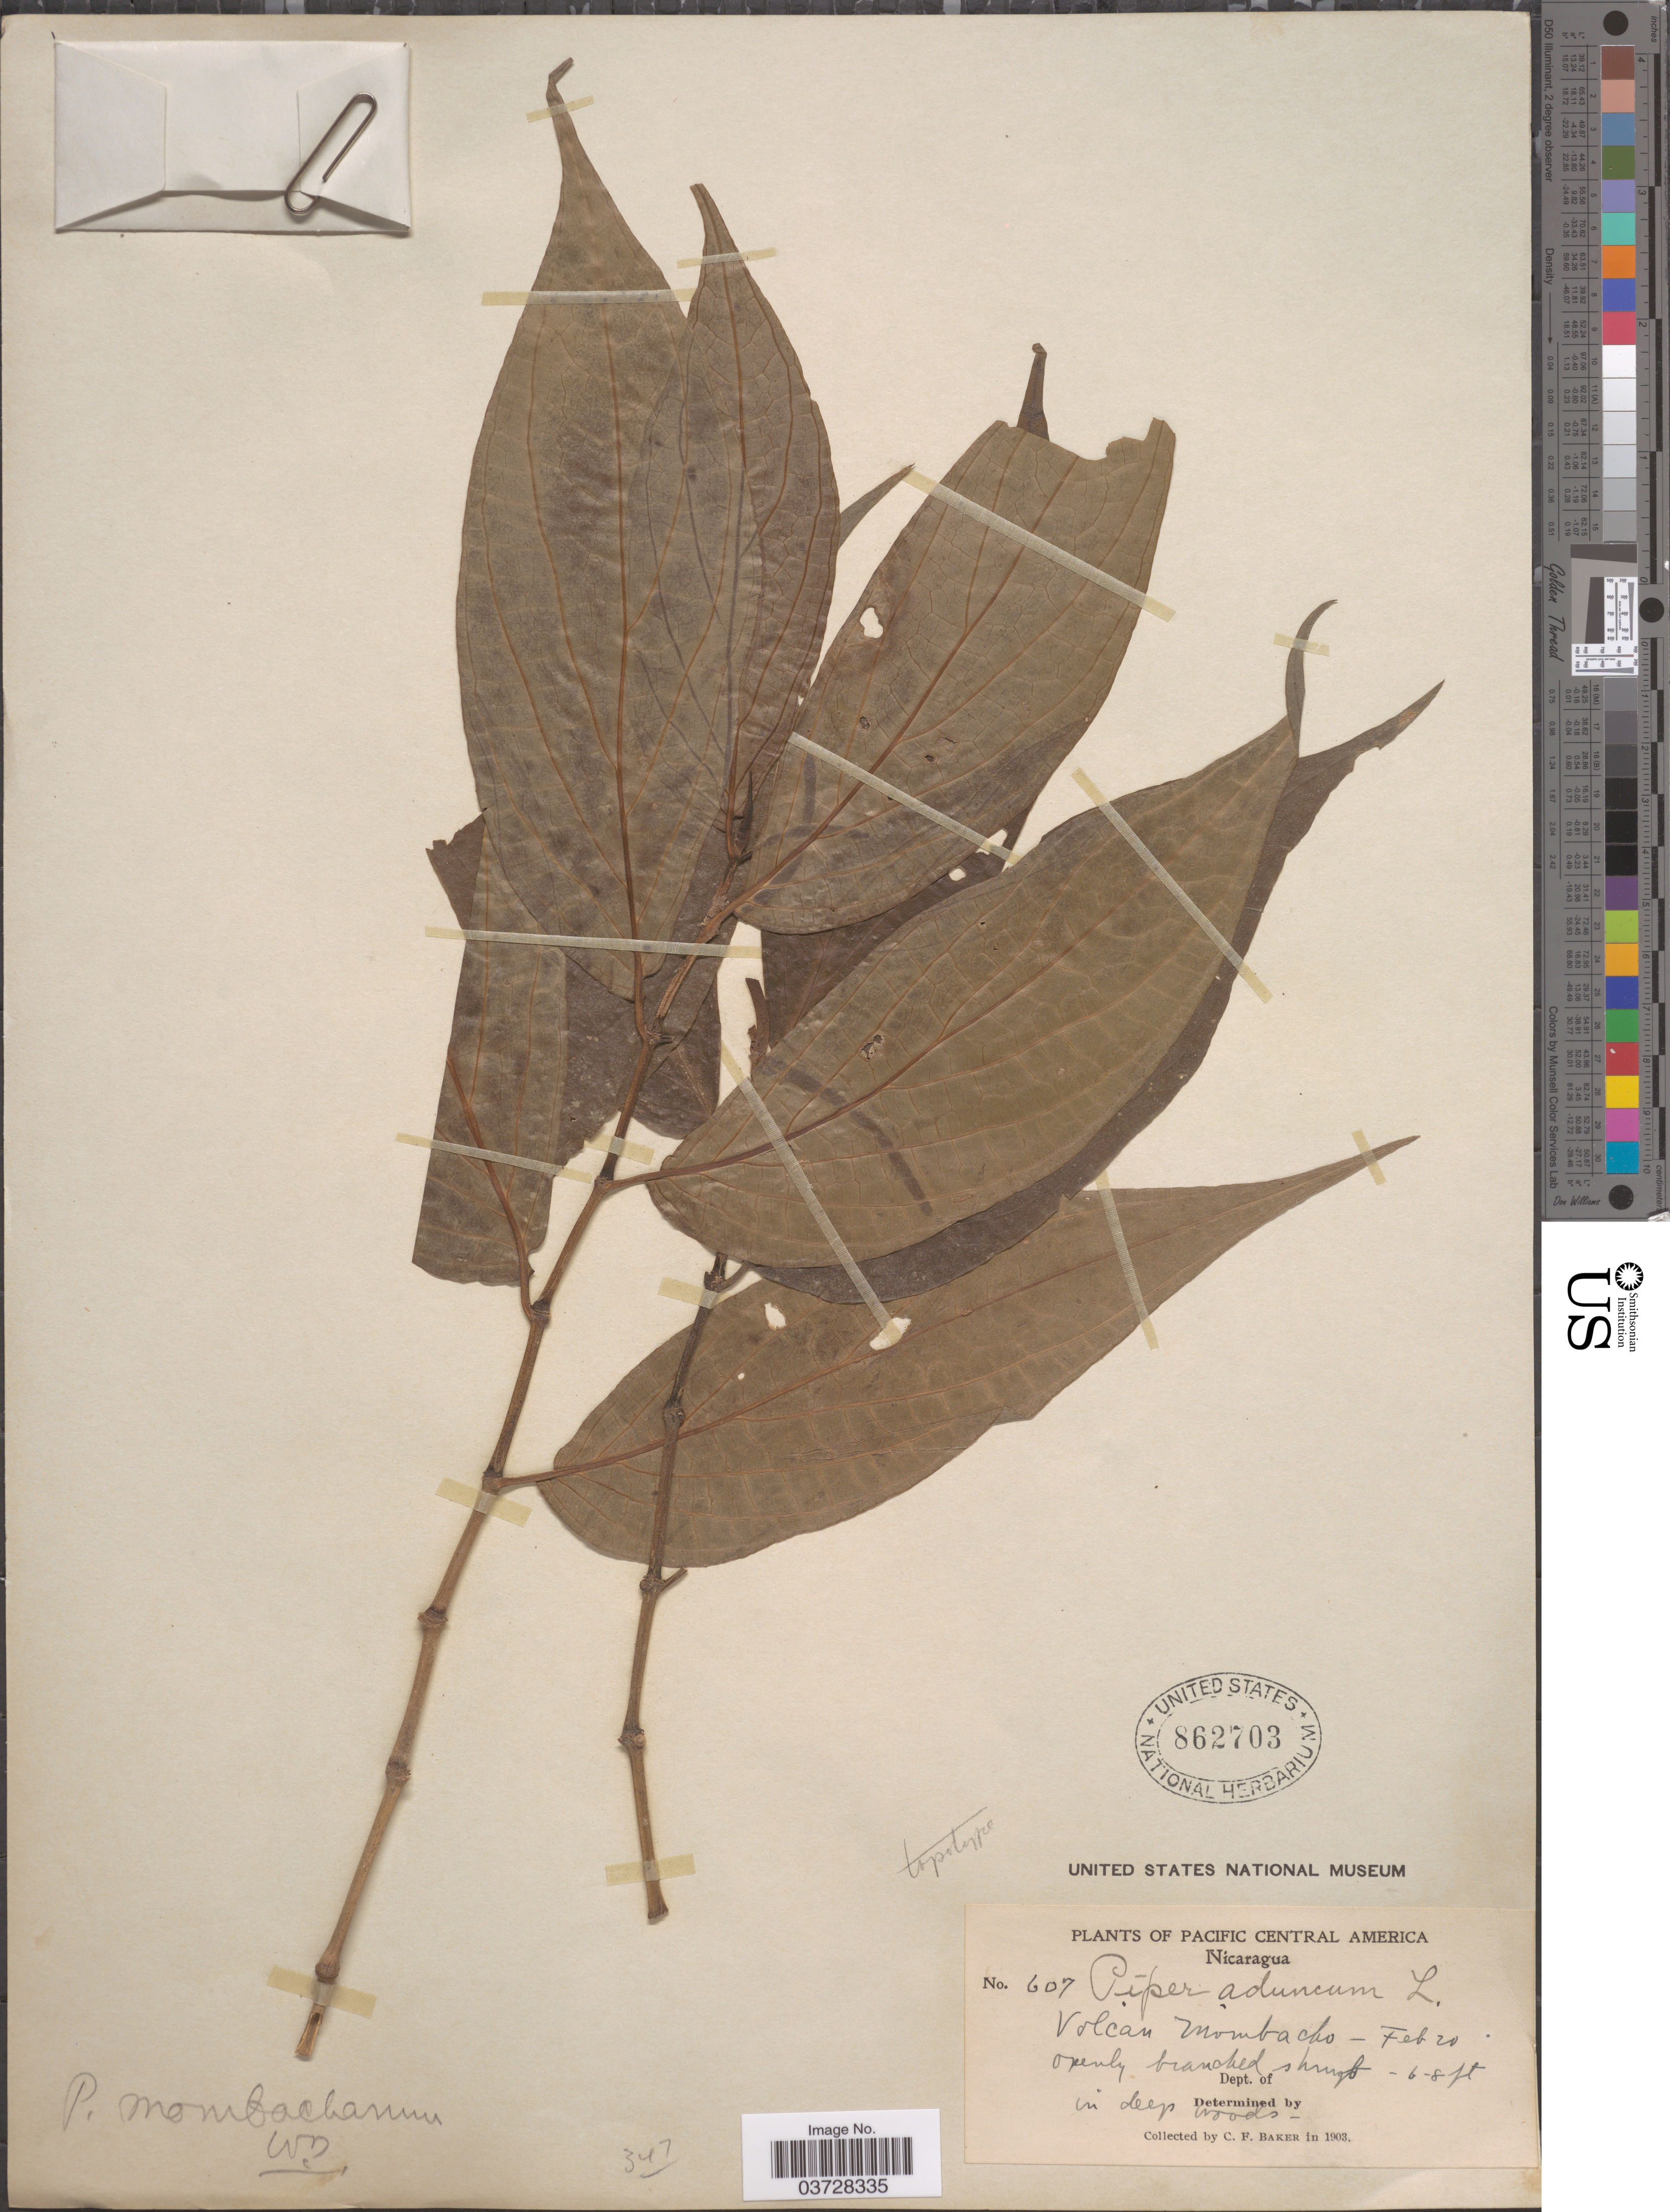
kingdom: Plantae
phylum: Tracheophyta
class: Magnoliopsida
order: Piperales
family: Piperaceae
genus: Piper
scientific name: Piper mombachanum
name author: C. DC.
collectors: C. F. Baker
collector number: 607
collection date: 1903-02-20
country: Nicaragua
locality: Pacific Central America. Volcan Mombacho.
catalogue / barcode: US 862703